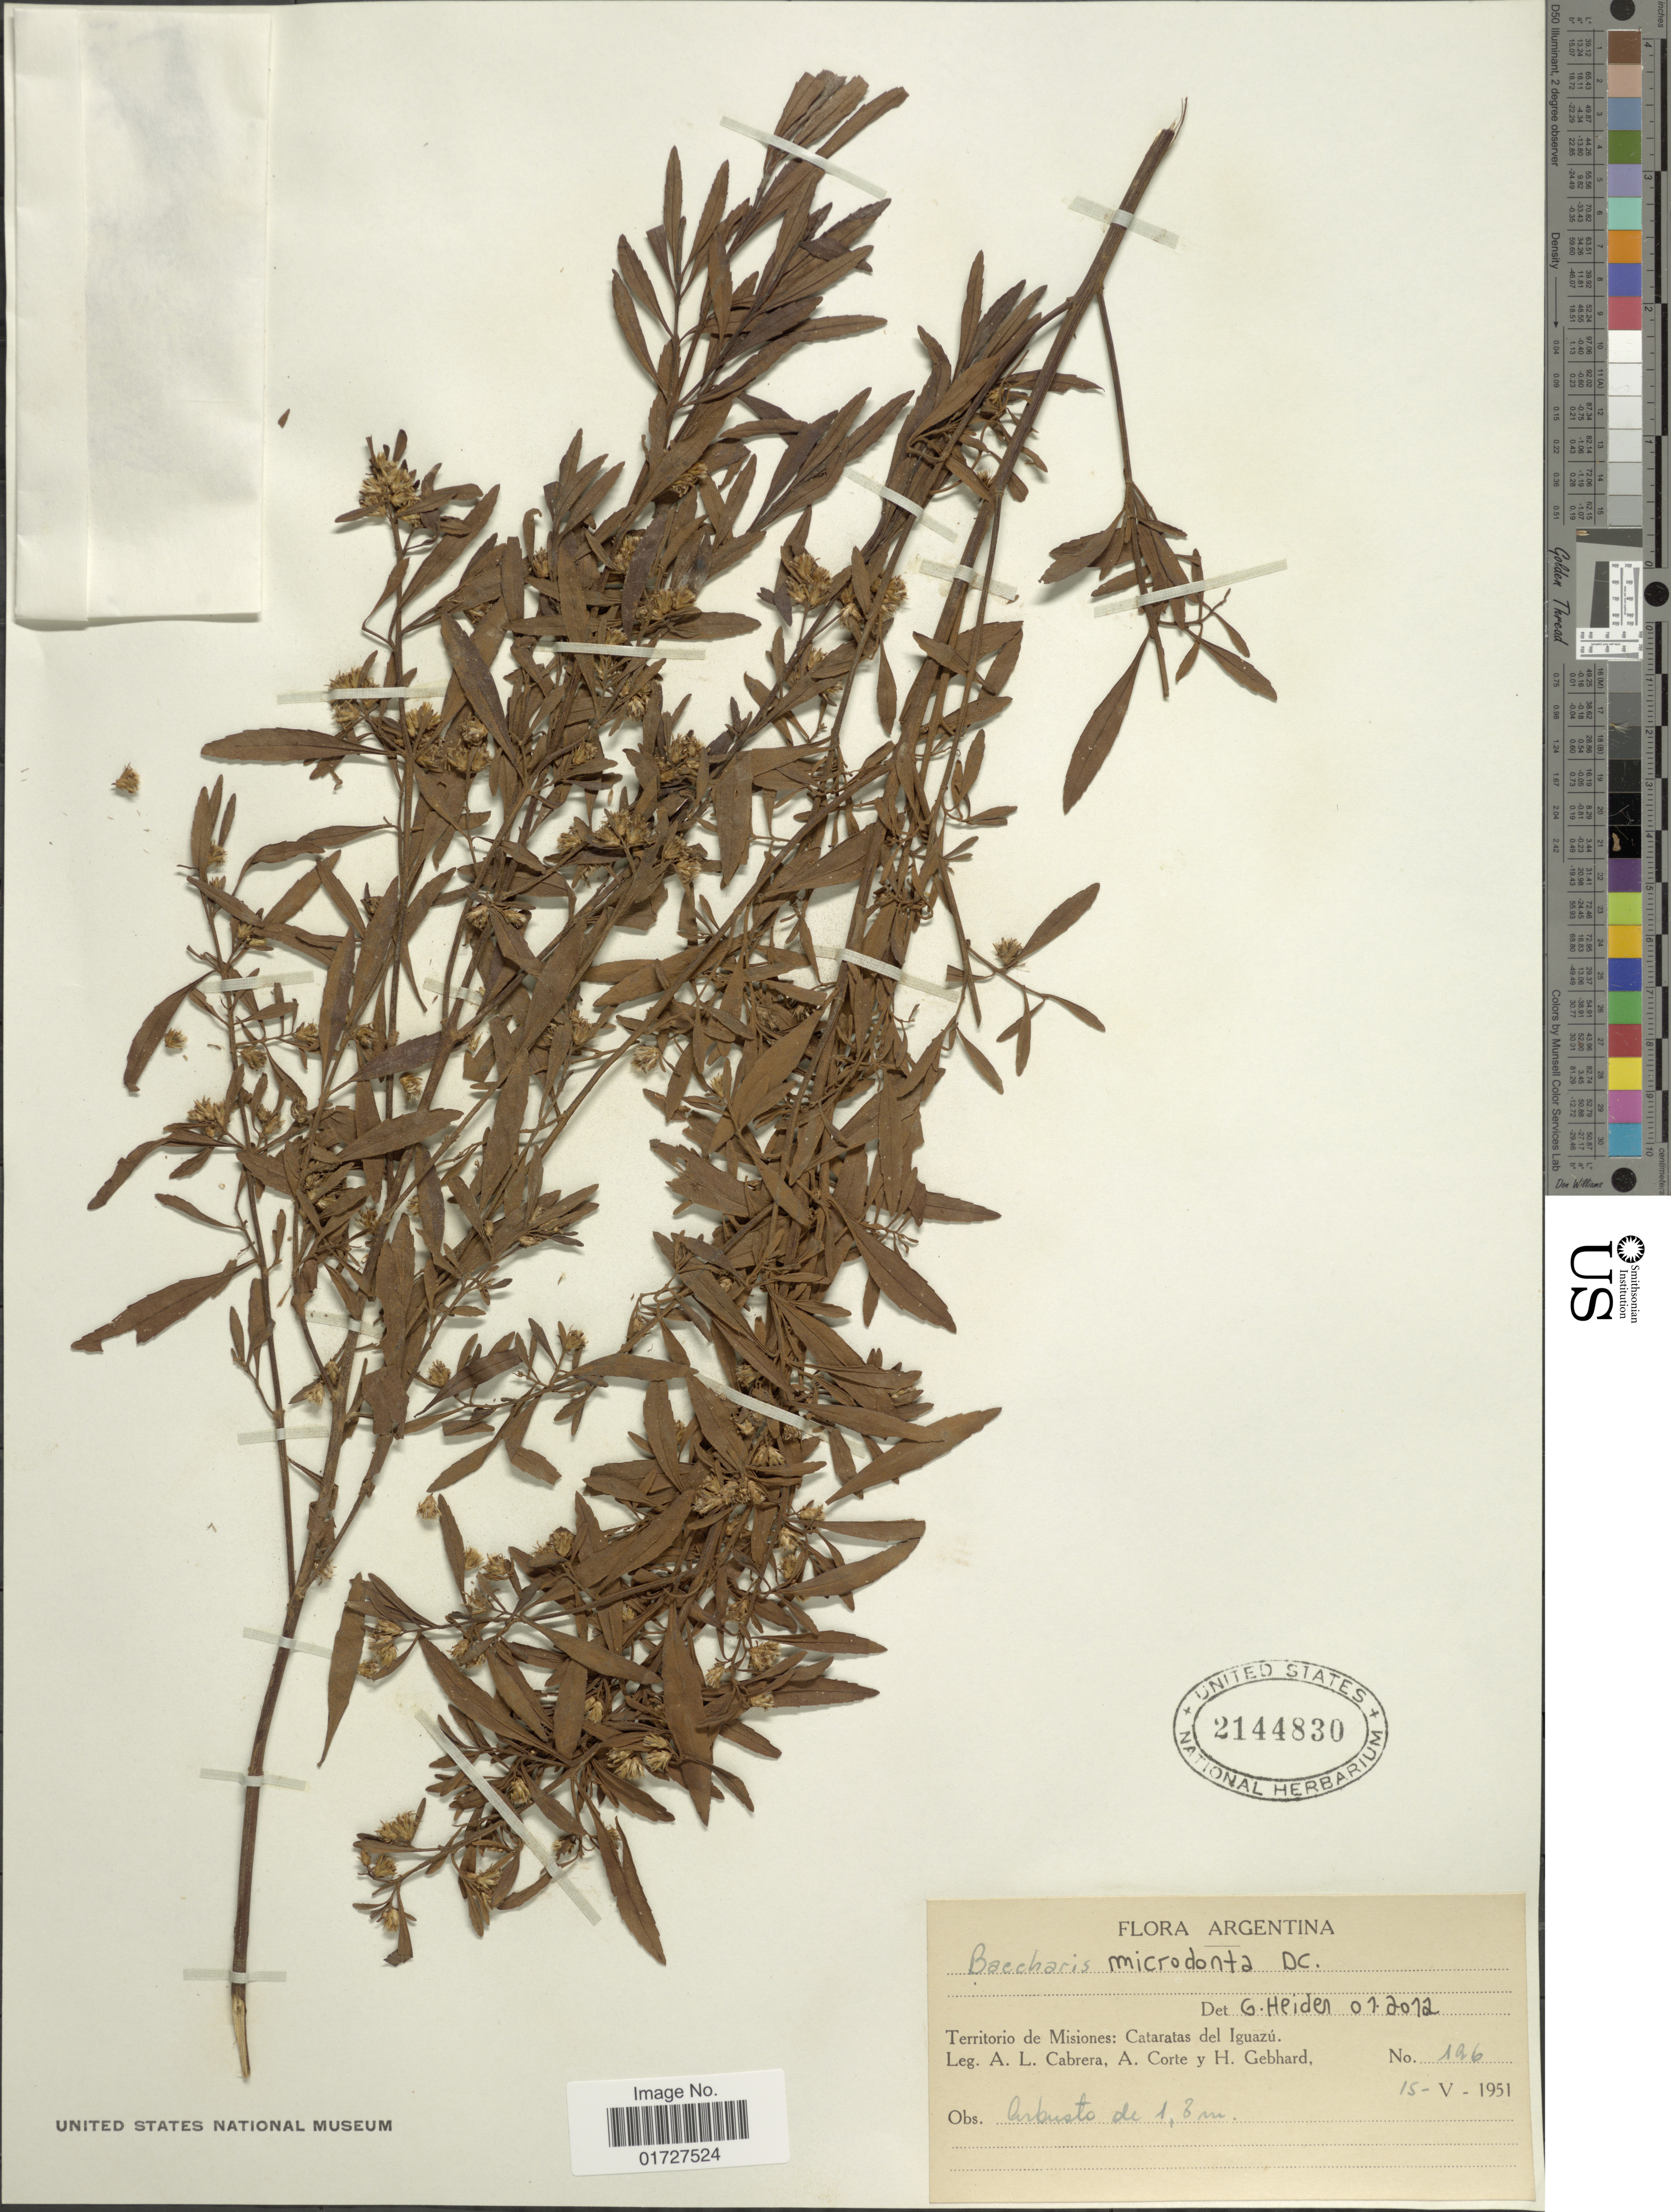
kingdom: Plantae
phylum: Tracheophyta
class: Magnoliopsida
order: Asterales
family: Asteraceae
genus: Baccharis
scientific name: Baccharis microdonta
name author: DC.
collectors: A. L. Cabrera, A. Corte & H. Gebhard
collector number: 196*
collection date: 1951-05-15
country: Argentina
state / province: Misiones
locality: Cataratas del Iguazu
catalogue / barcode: US 2144830